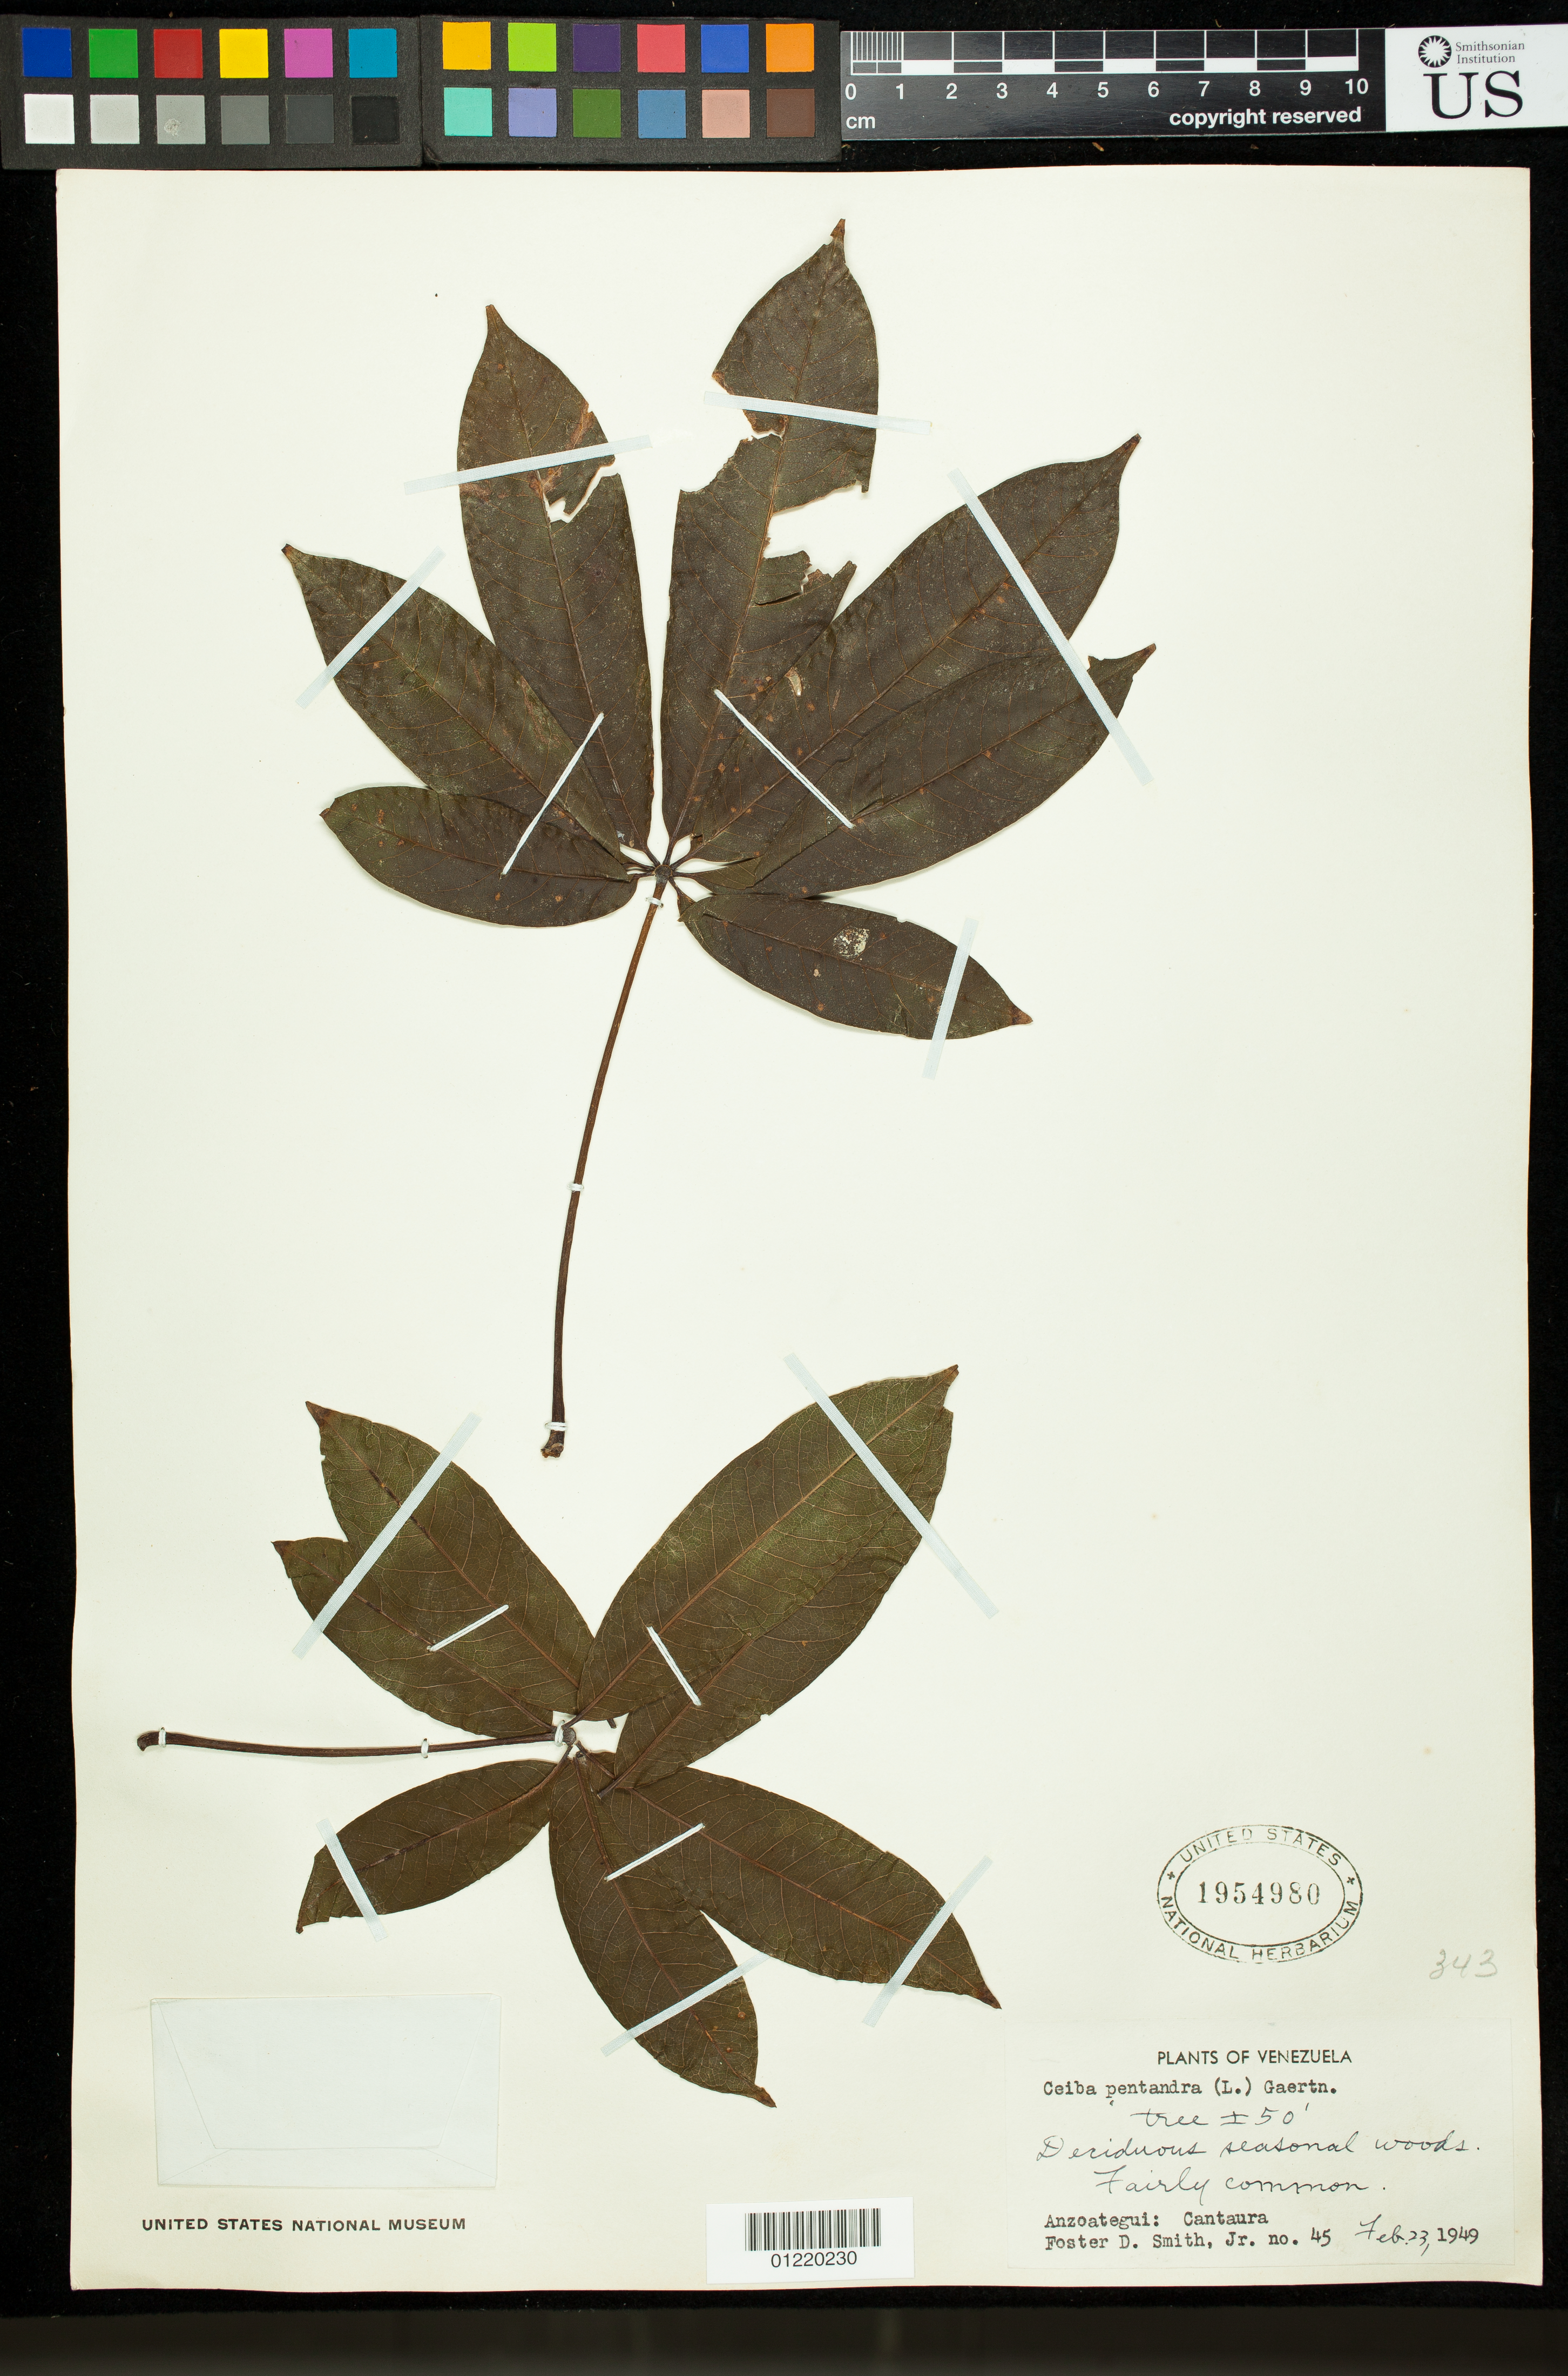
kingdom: Plantae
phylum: Tracheophyta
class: Magnoliopsida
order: Malvales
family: Malvaceae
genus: Ceiba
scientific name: Ceiba pentandra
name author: (L.) Gaertn.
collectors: F. Smith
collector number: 45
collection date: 1949-02-23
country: Venezuela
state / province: Anzoátegui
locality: Anzoategui: Cantaura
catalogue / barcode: US 1954980